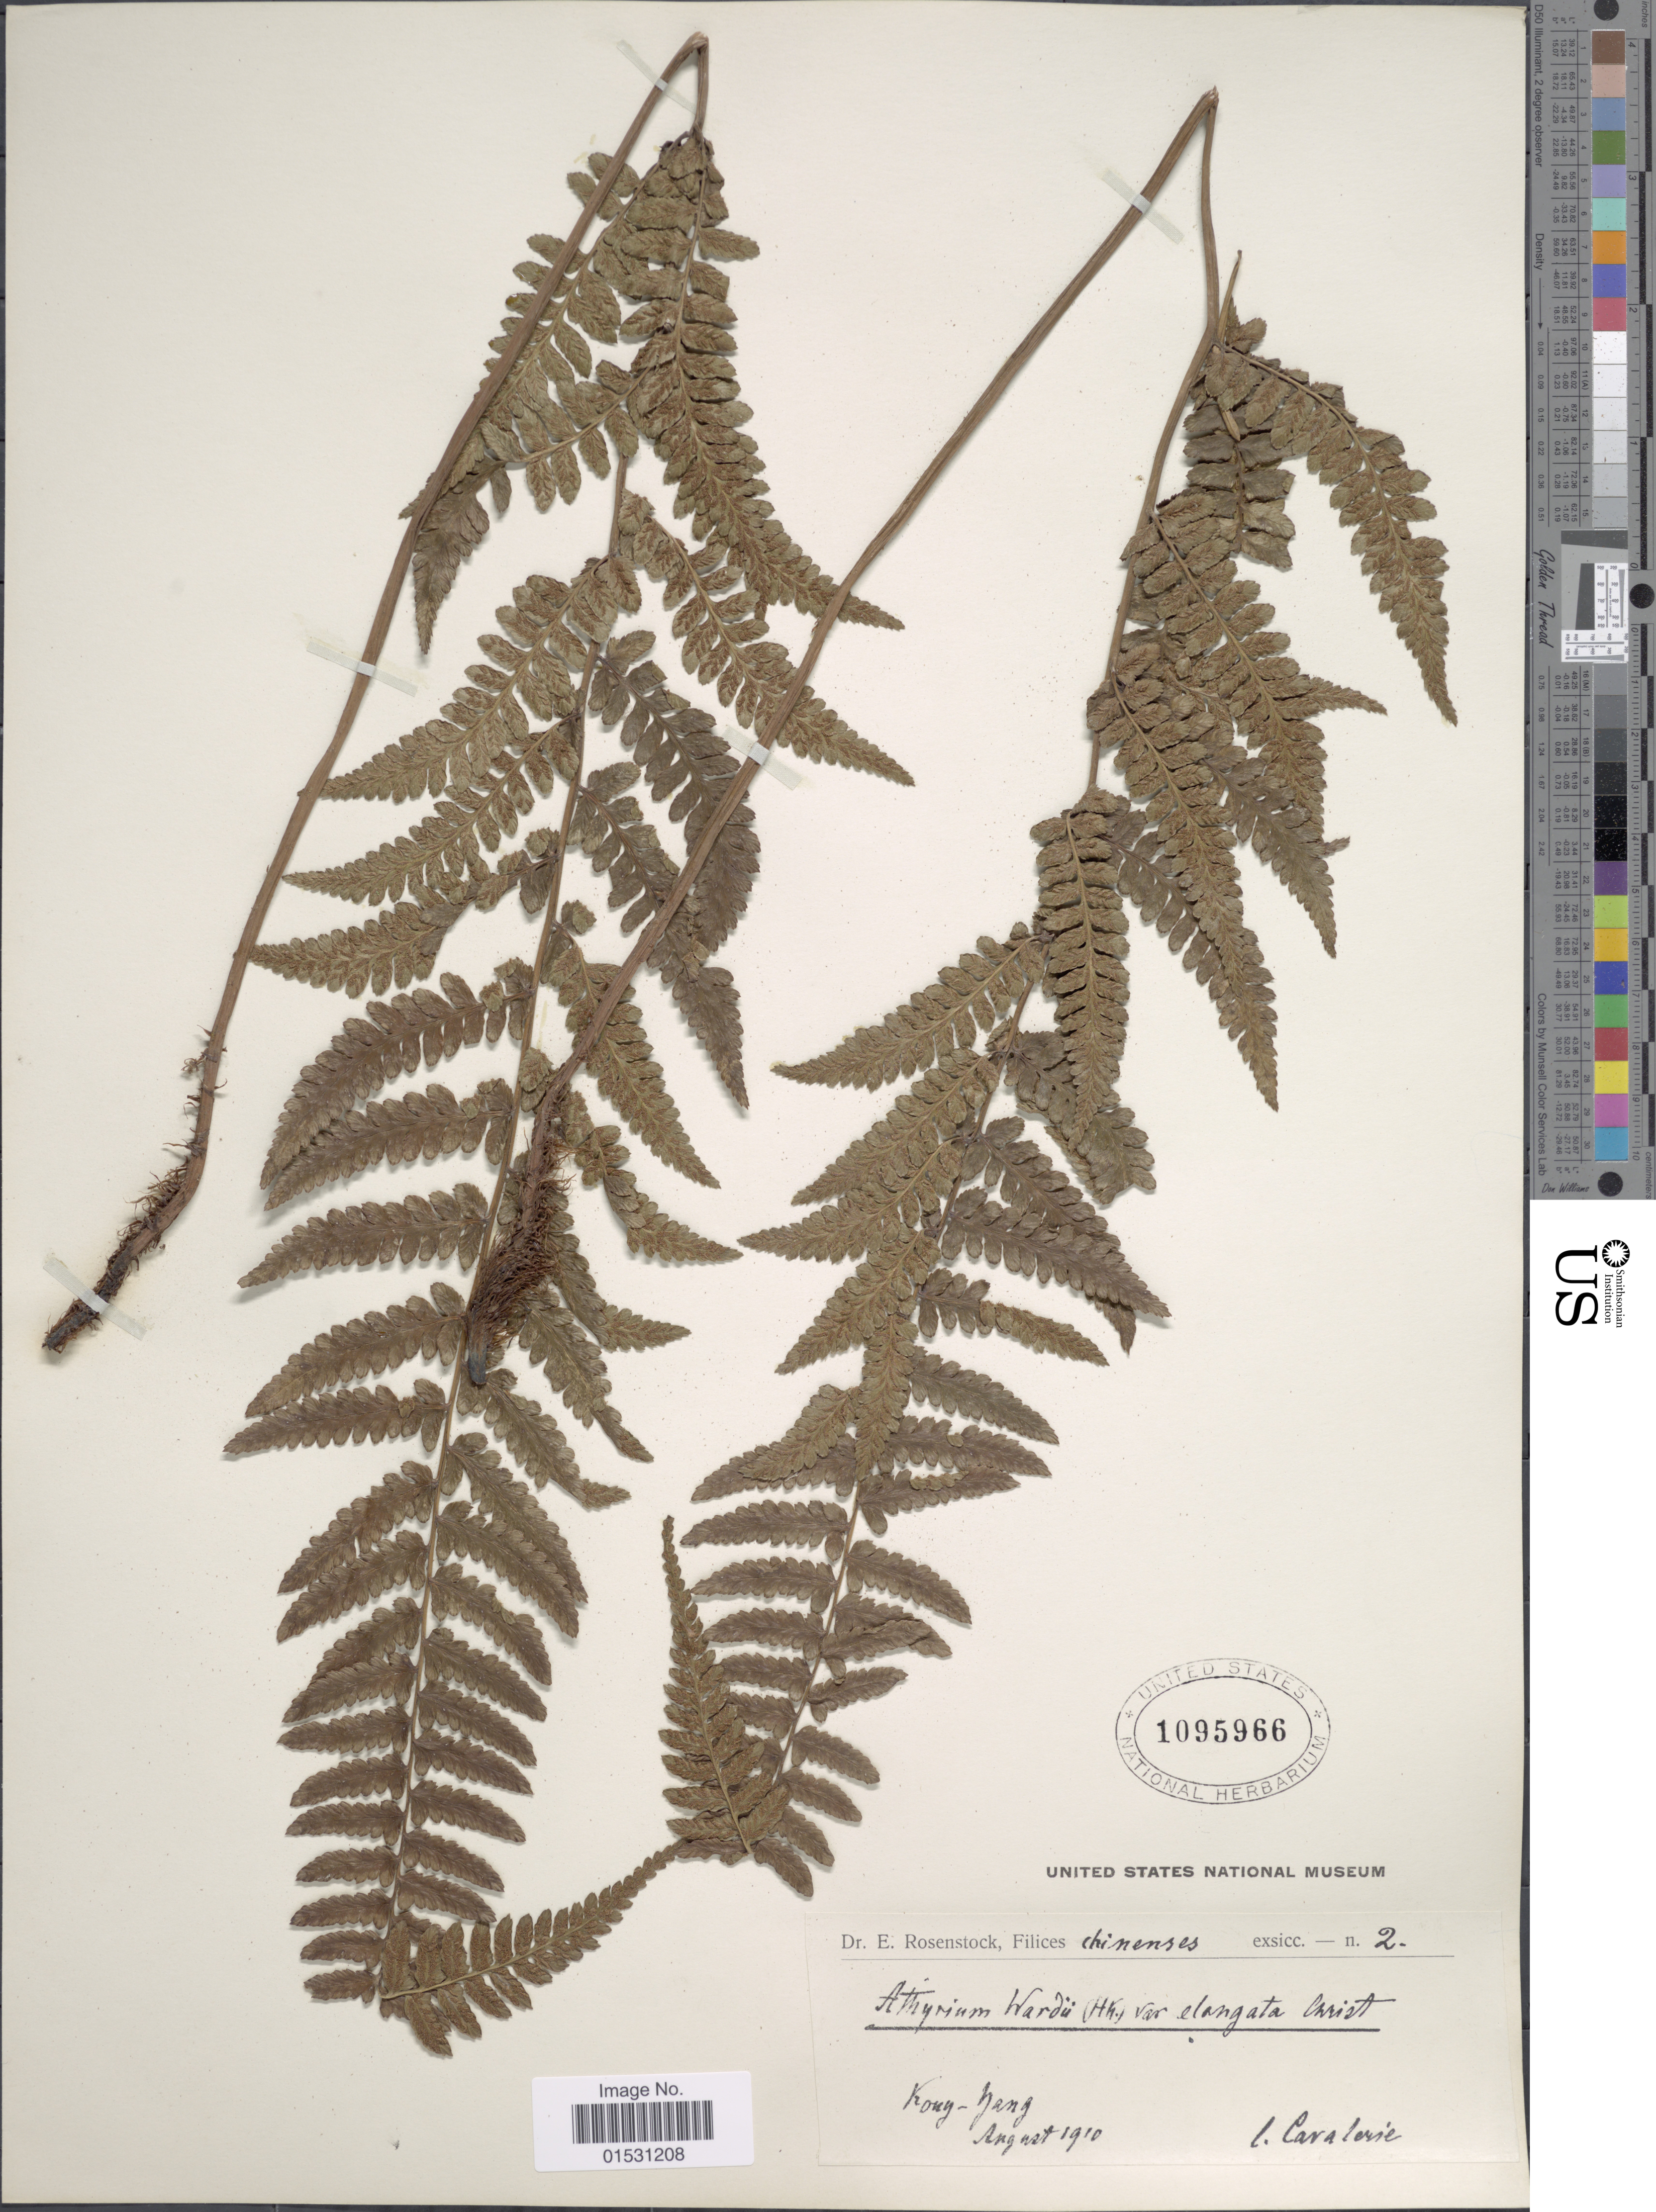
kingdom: Plantae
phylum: Tracheophyta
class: Polypodiopsida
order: Polypodiales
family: Athyriaceae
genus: Athyrium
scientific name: Athyrium wardii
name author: (Hook.) Makino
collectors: -. Cavalerie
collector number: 2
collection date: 1910-08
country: China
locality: Filices chinenses. Kong-Yang.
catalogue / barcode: US 1095966